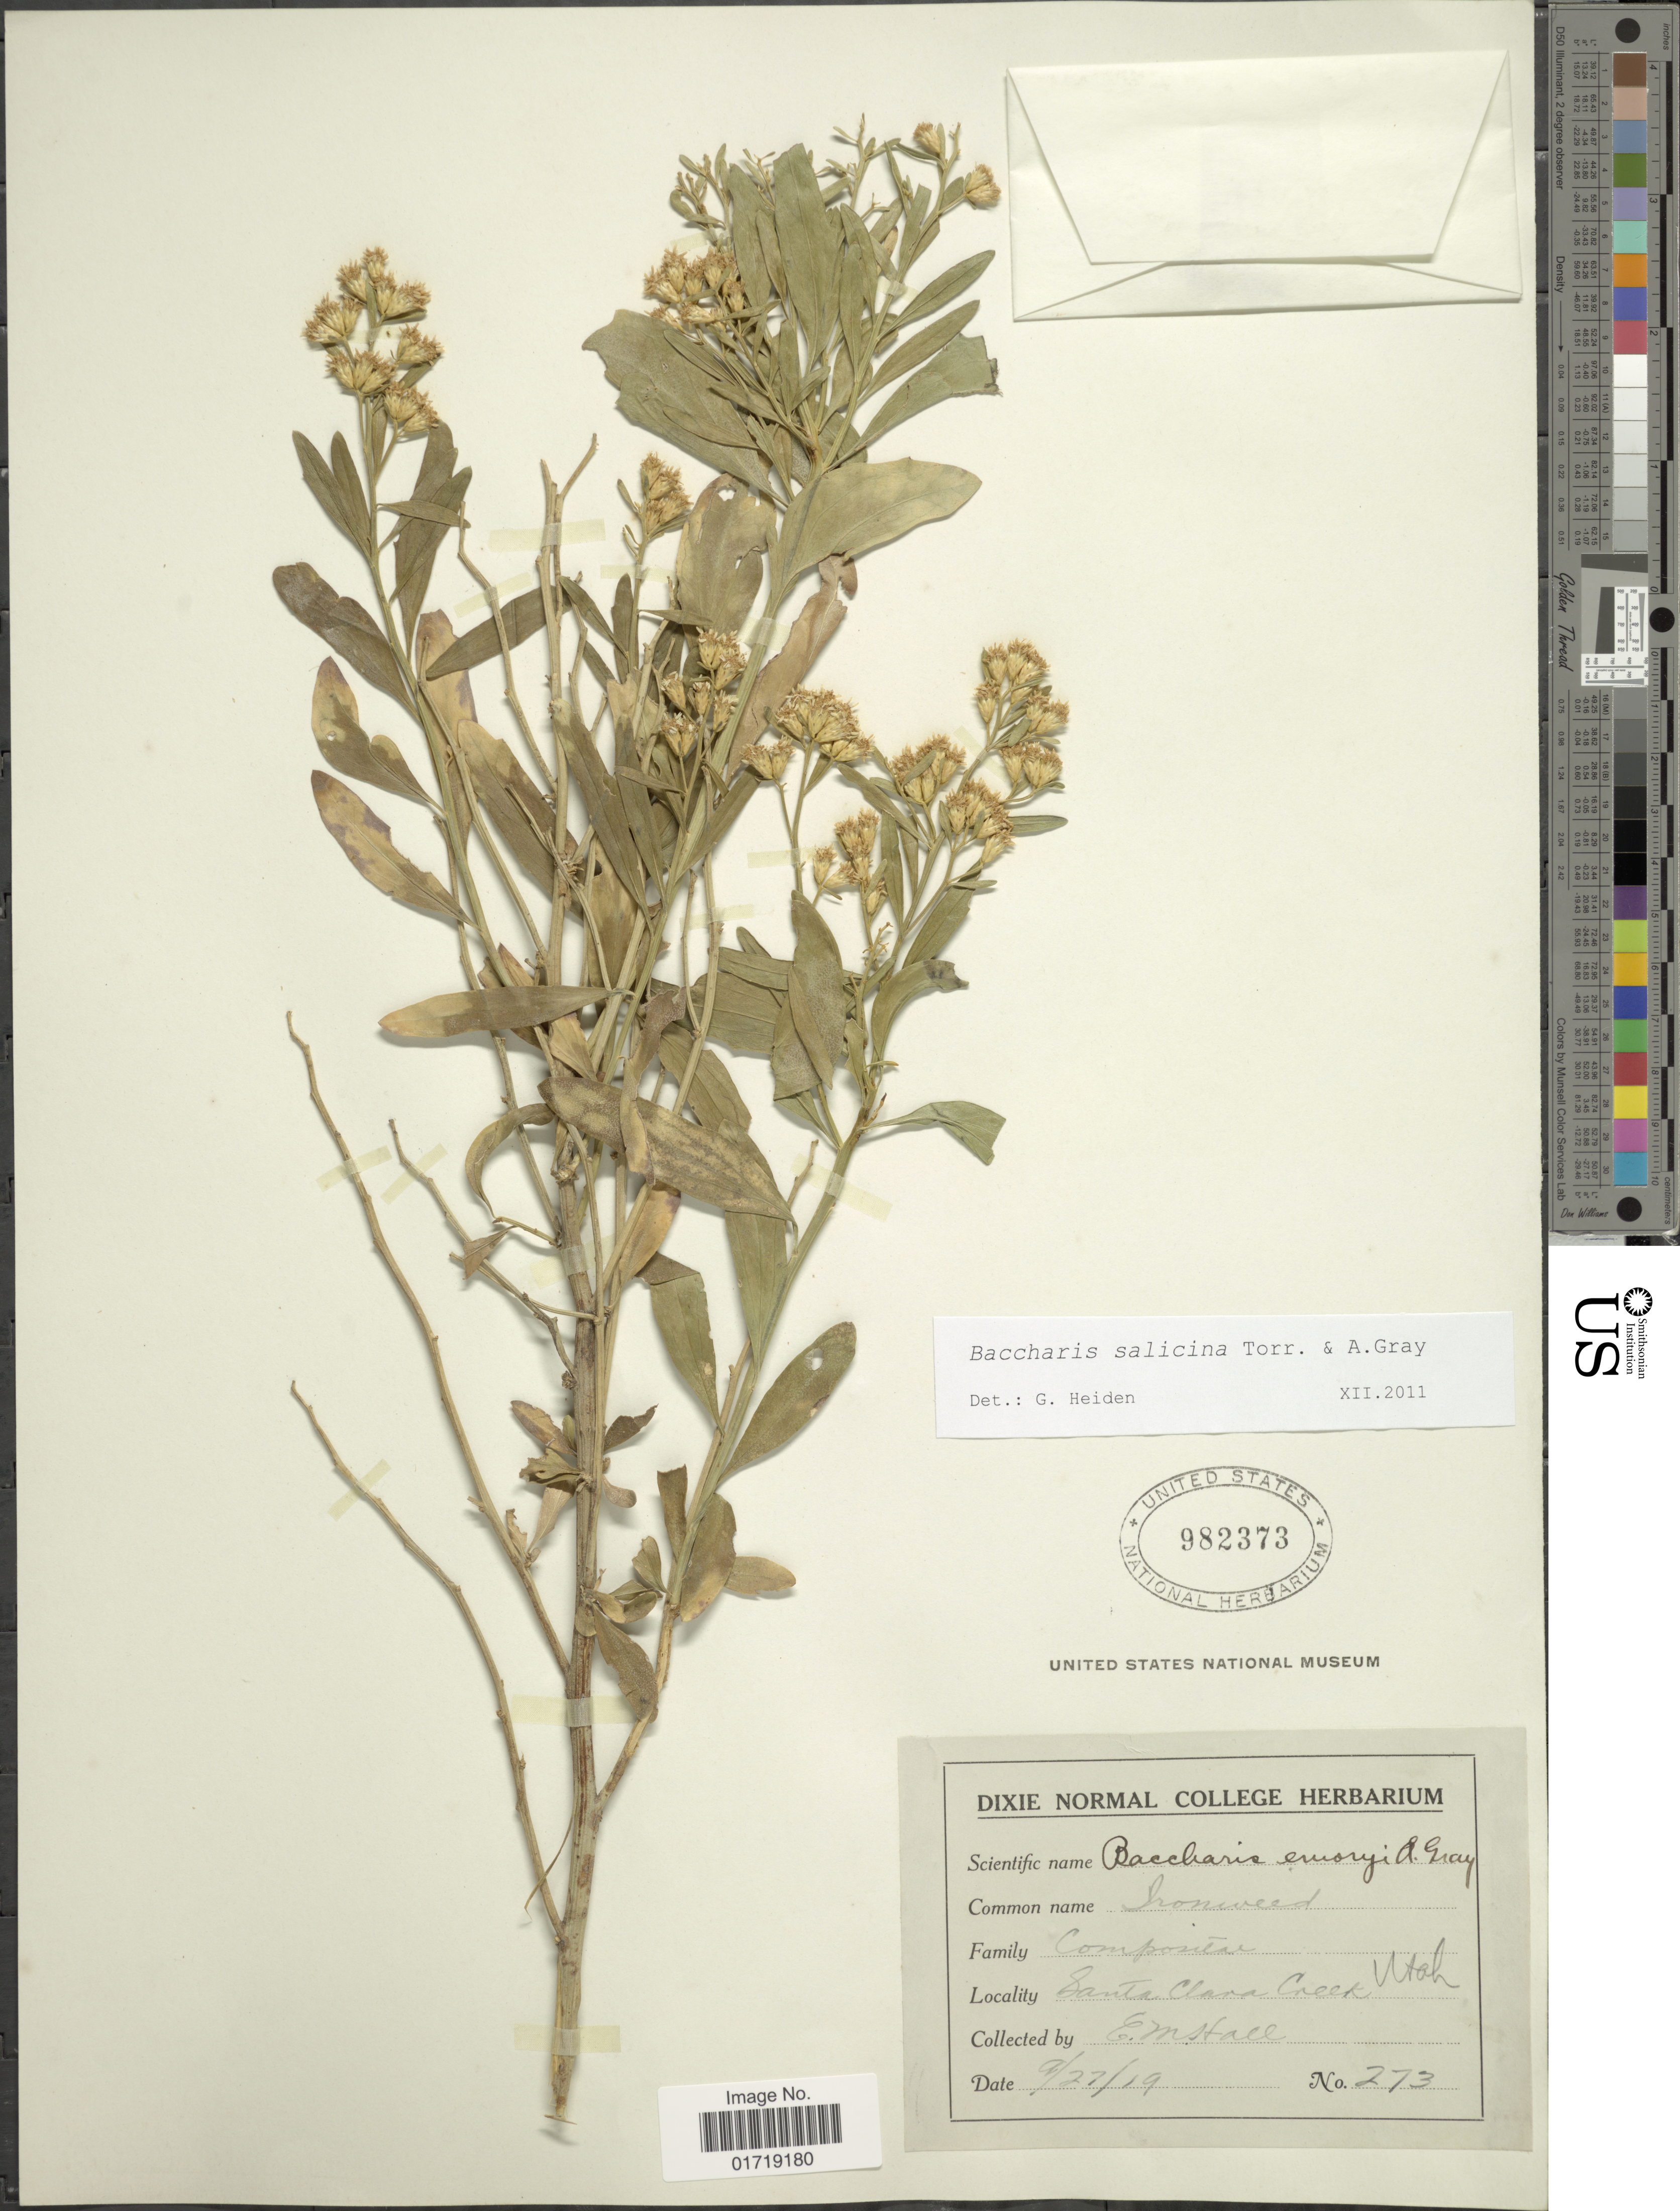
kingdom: Plantae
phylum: Tracheophyta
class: Magnoliopsida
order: Asterales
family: Asteraceae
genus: Baccharis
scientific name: Baccharis salicina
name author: Torr. & A. Gray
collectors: E. Hall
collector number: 273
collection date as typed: Transcribed d/m/y: 27/9/19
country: United States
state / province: Utah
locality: Santa Clara Creek, Utah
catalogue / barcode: US 982373